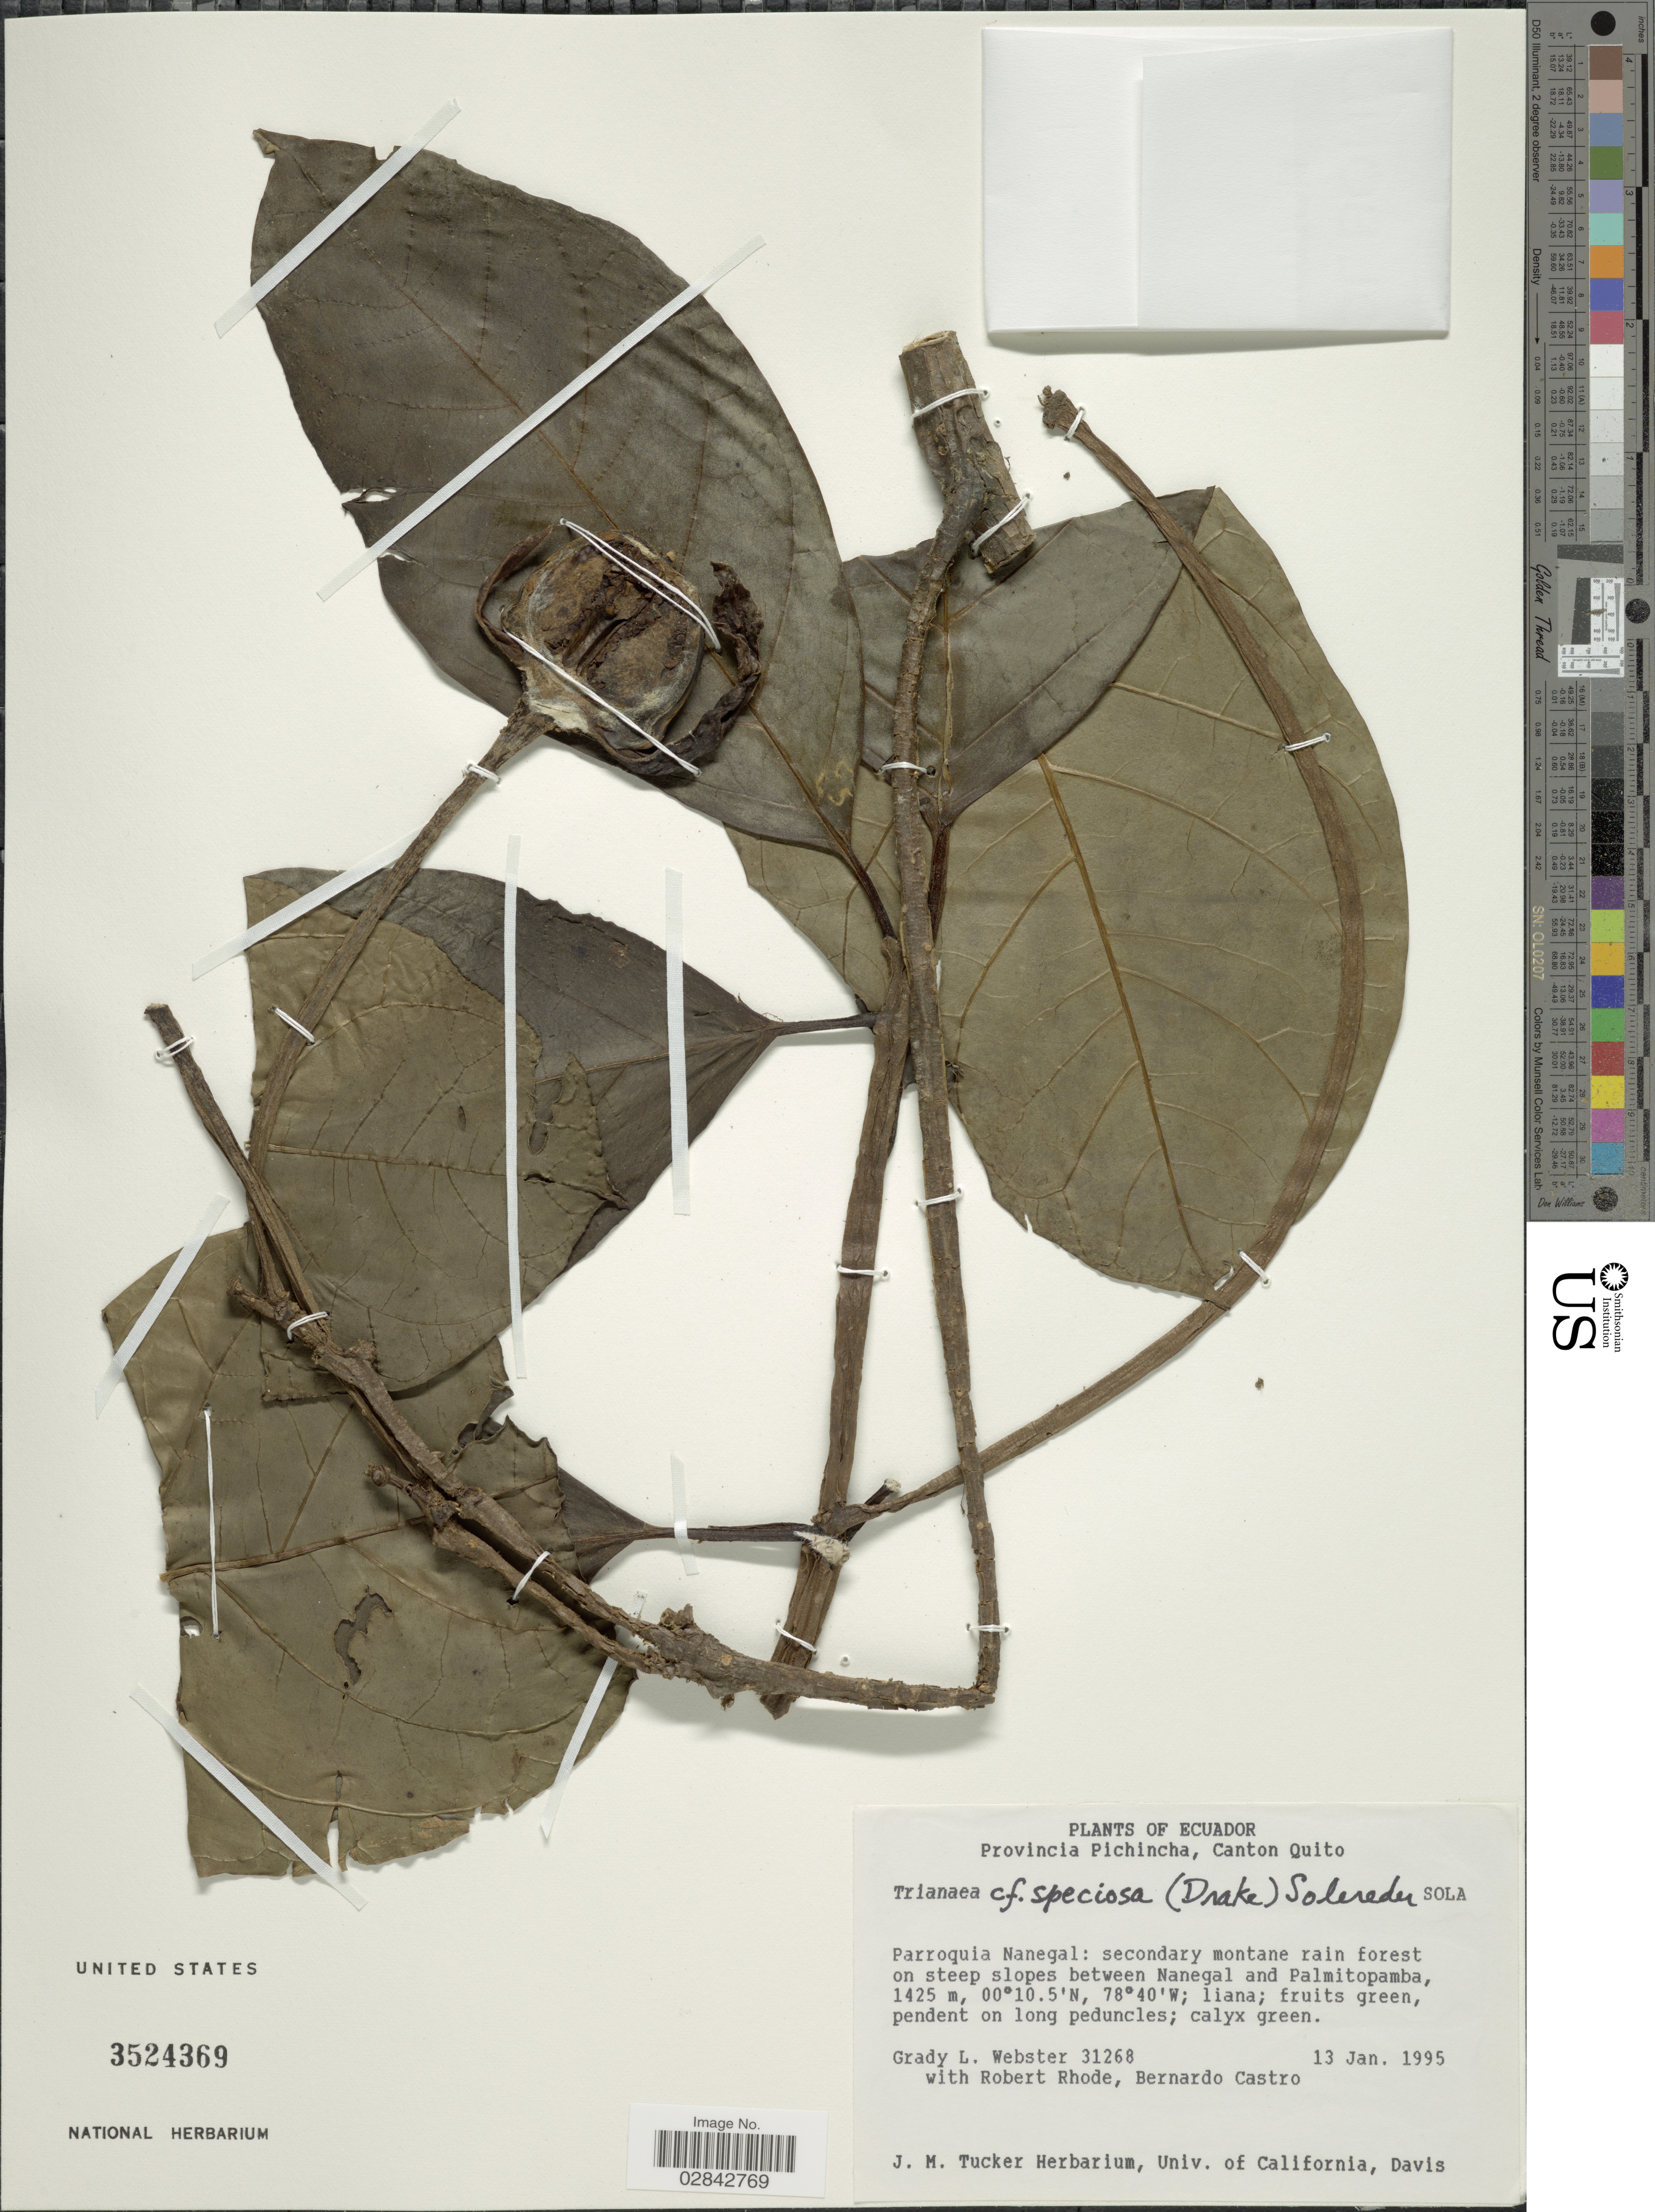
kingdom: Plantae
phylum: Tracheophyta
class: Magnoliopsida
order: Solanales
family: Solanaceae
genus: Trianaea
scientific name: Trianaea spectabilis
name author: Cuatrec.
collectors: G. L. Webster, R. Rhode & B. Castro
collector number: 31268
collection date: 1995-01-13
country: Ecuador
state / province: Pichincha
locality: Canton Quito. Parroquia Nanegal: secondary montane rain forest on steep slopes between Nanegal and Palmitopamba.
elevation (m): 1425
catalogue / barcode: US 3524369